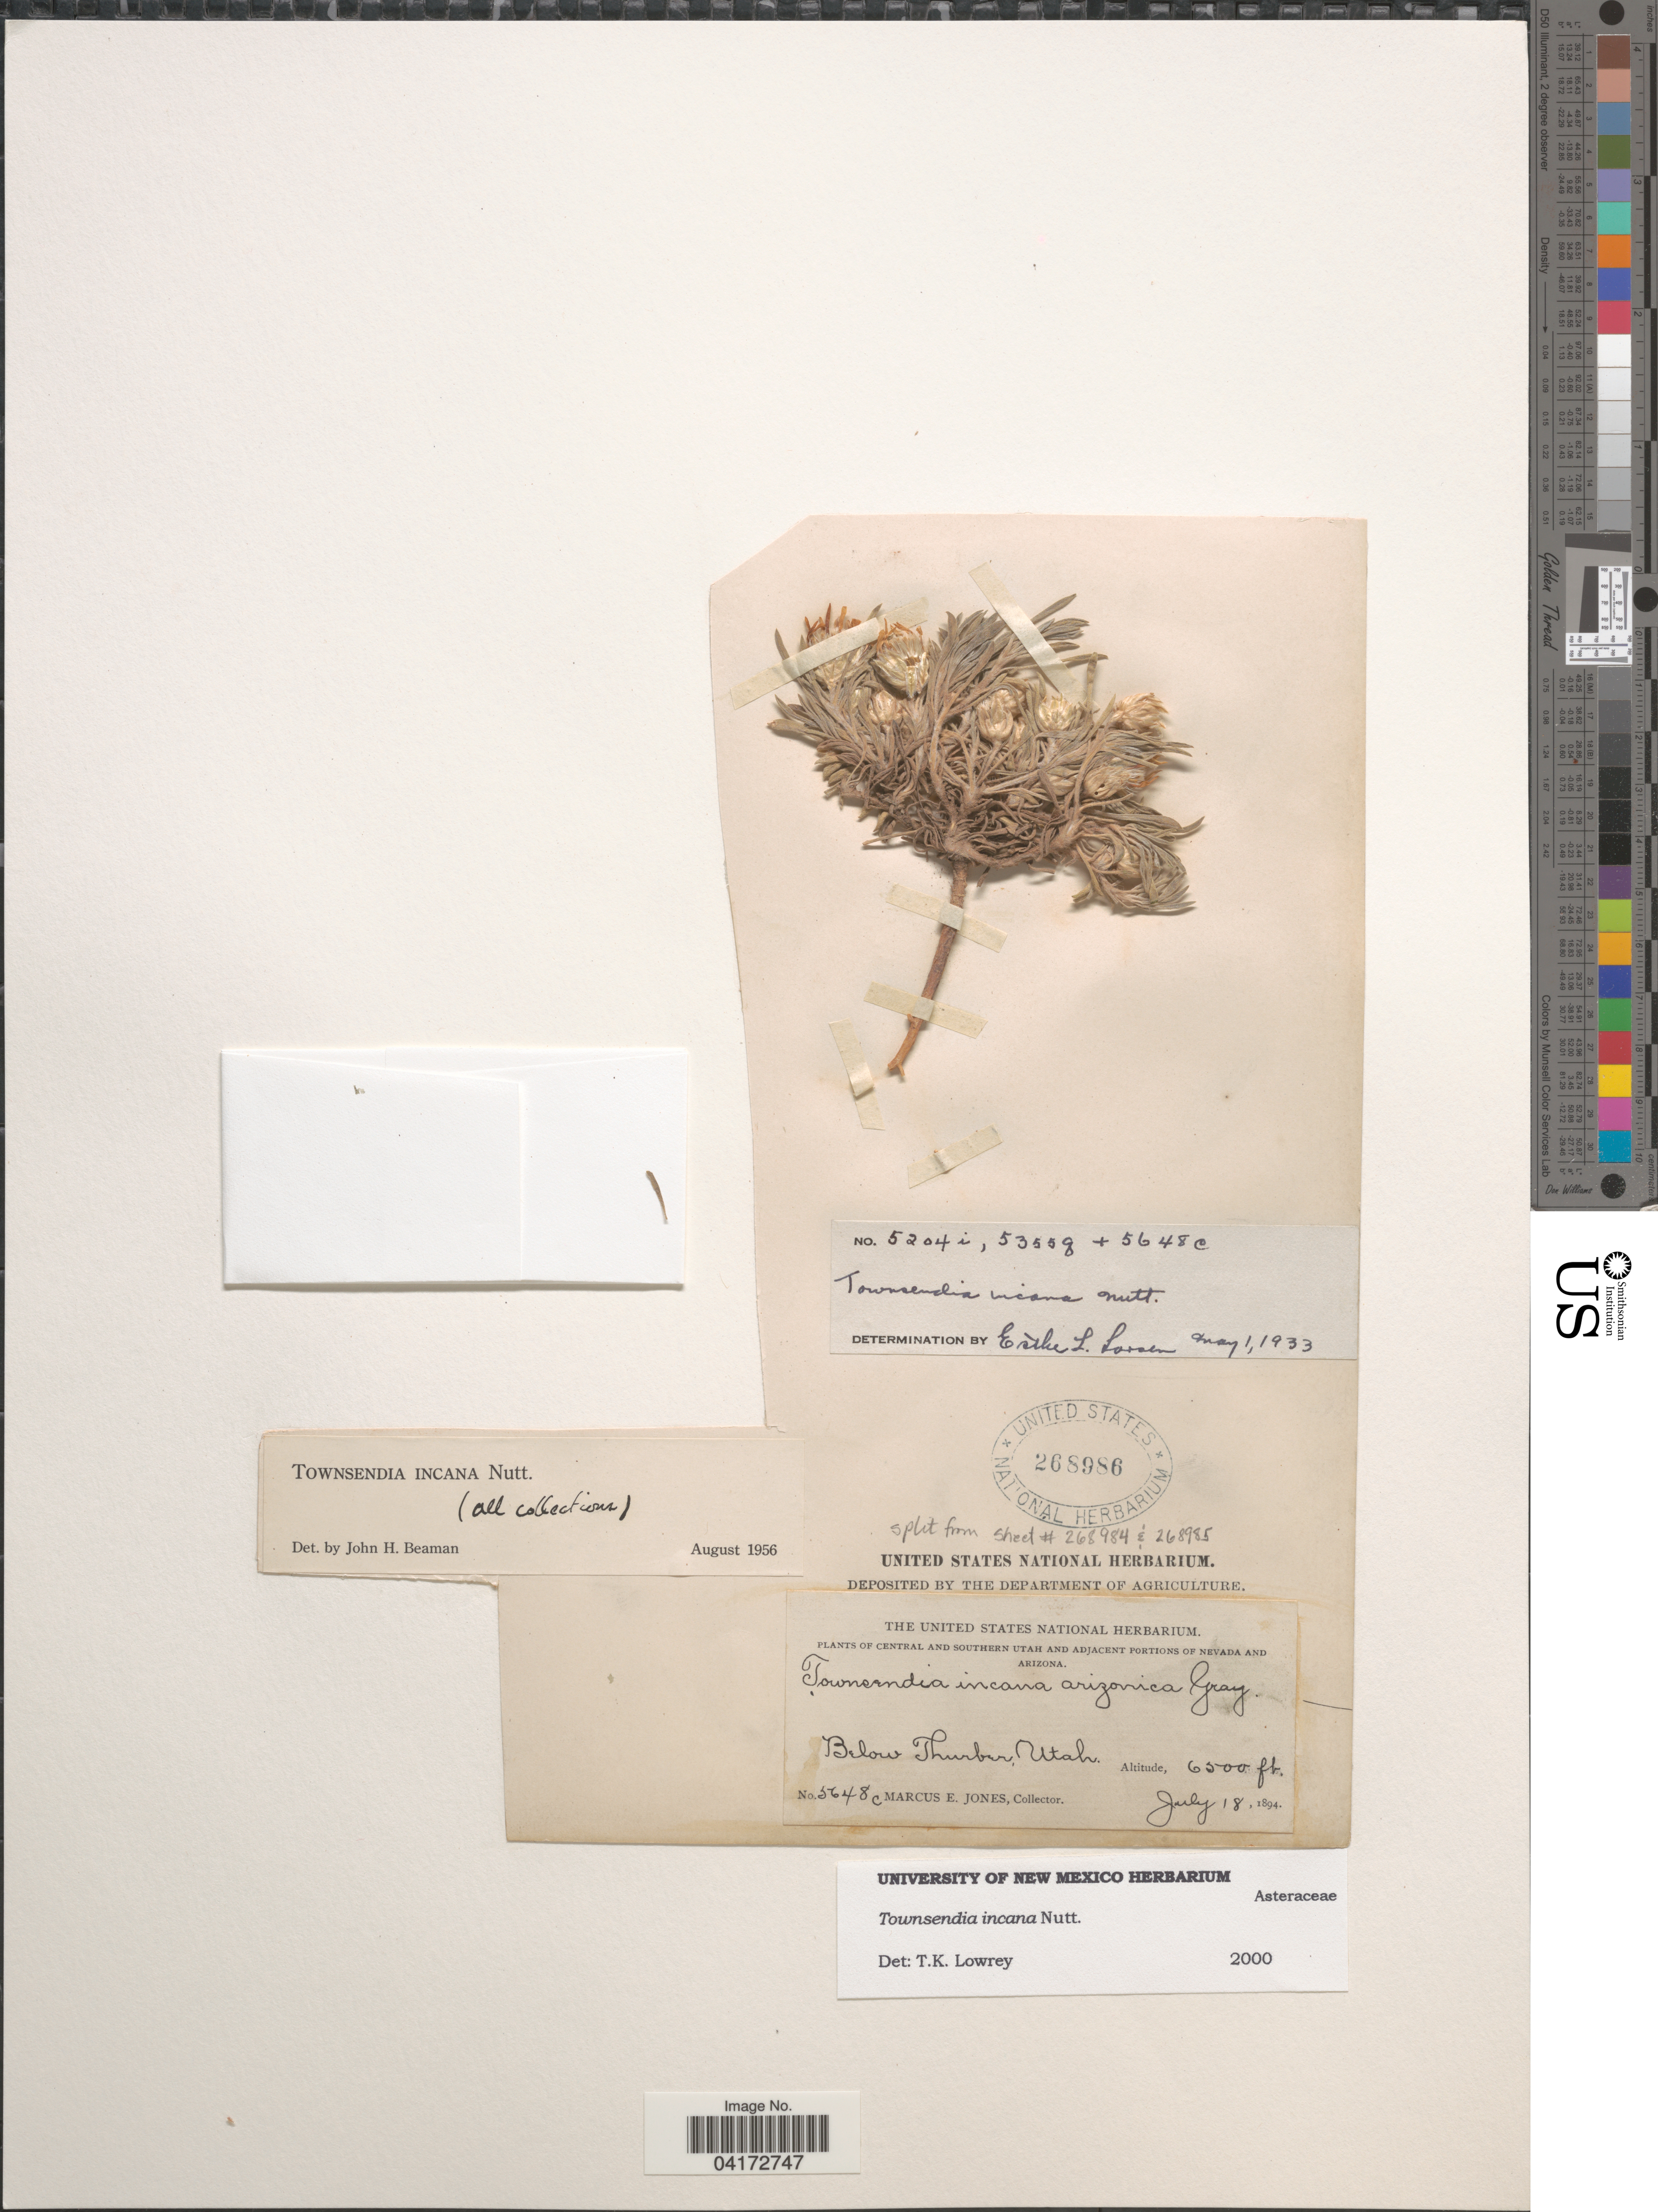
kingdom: Plantae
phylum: Tracheophyta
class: Magnoliopsida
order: Asterales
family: Asteraceae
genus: Townsendia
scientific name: Townsendia incana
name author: Nutt.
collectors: M. E. Jones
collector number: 5648c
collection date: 1894-07-18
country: United States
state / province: Utah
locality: Central and Southern Utah. Below Thurber.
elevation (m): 1981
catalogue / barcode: US 268986